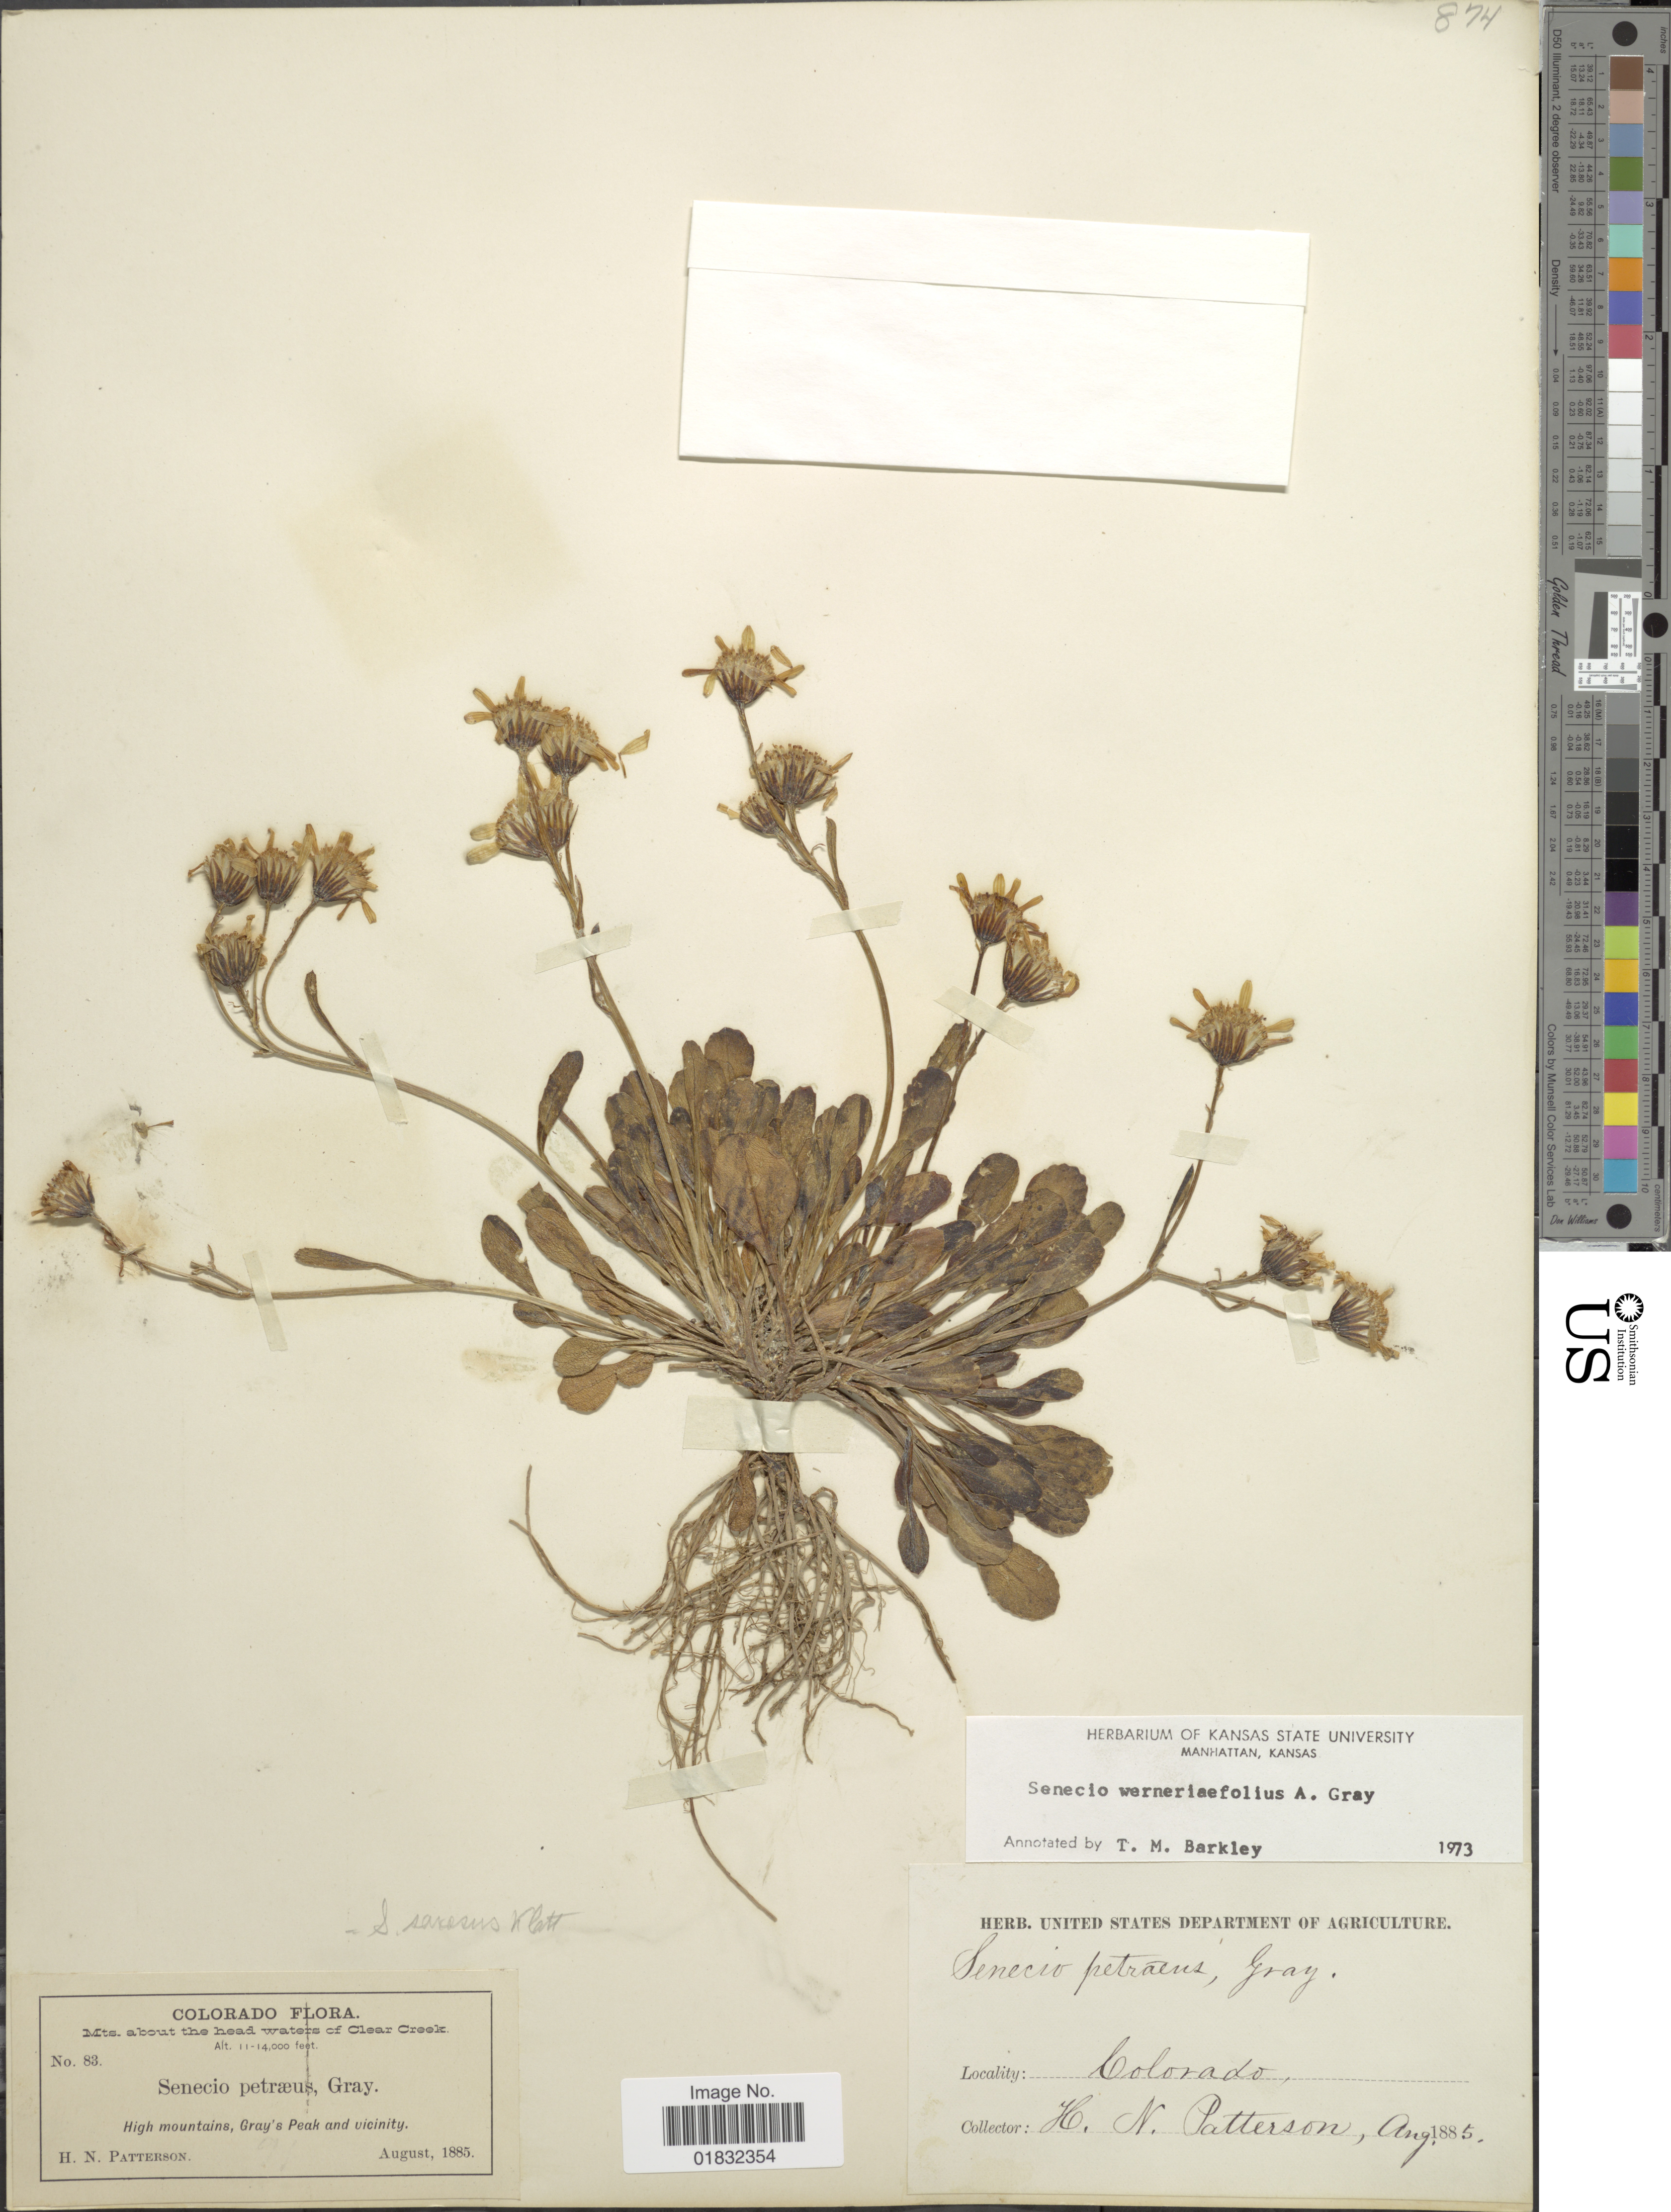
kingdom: Plantae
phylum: Tracheophyta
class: Magnoliopsida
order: Asterales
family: Asteraceae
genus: Packera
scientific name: Packera werneriifolia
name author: (A. Gray) W.A. Weber & Á. Löve ex Trock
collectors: H. N. Patterson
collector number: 83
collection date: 1885-08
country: United States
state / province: Colorado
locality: Mts about the head waters of Clear creek, High mountains, Gray's Peak and vicinity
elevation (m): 3353